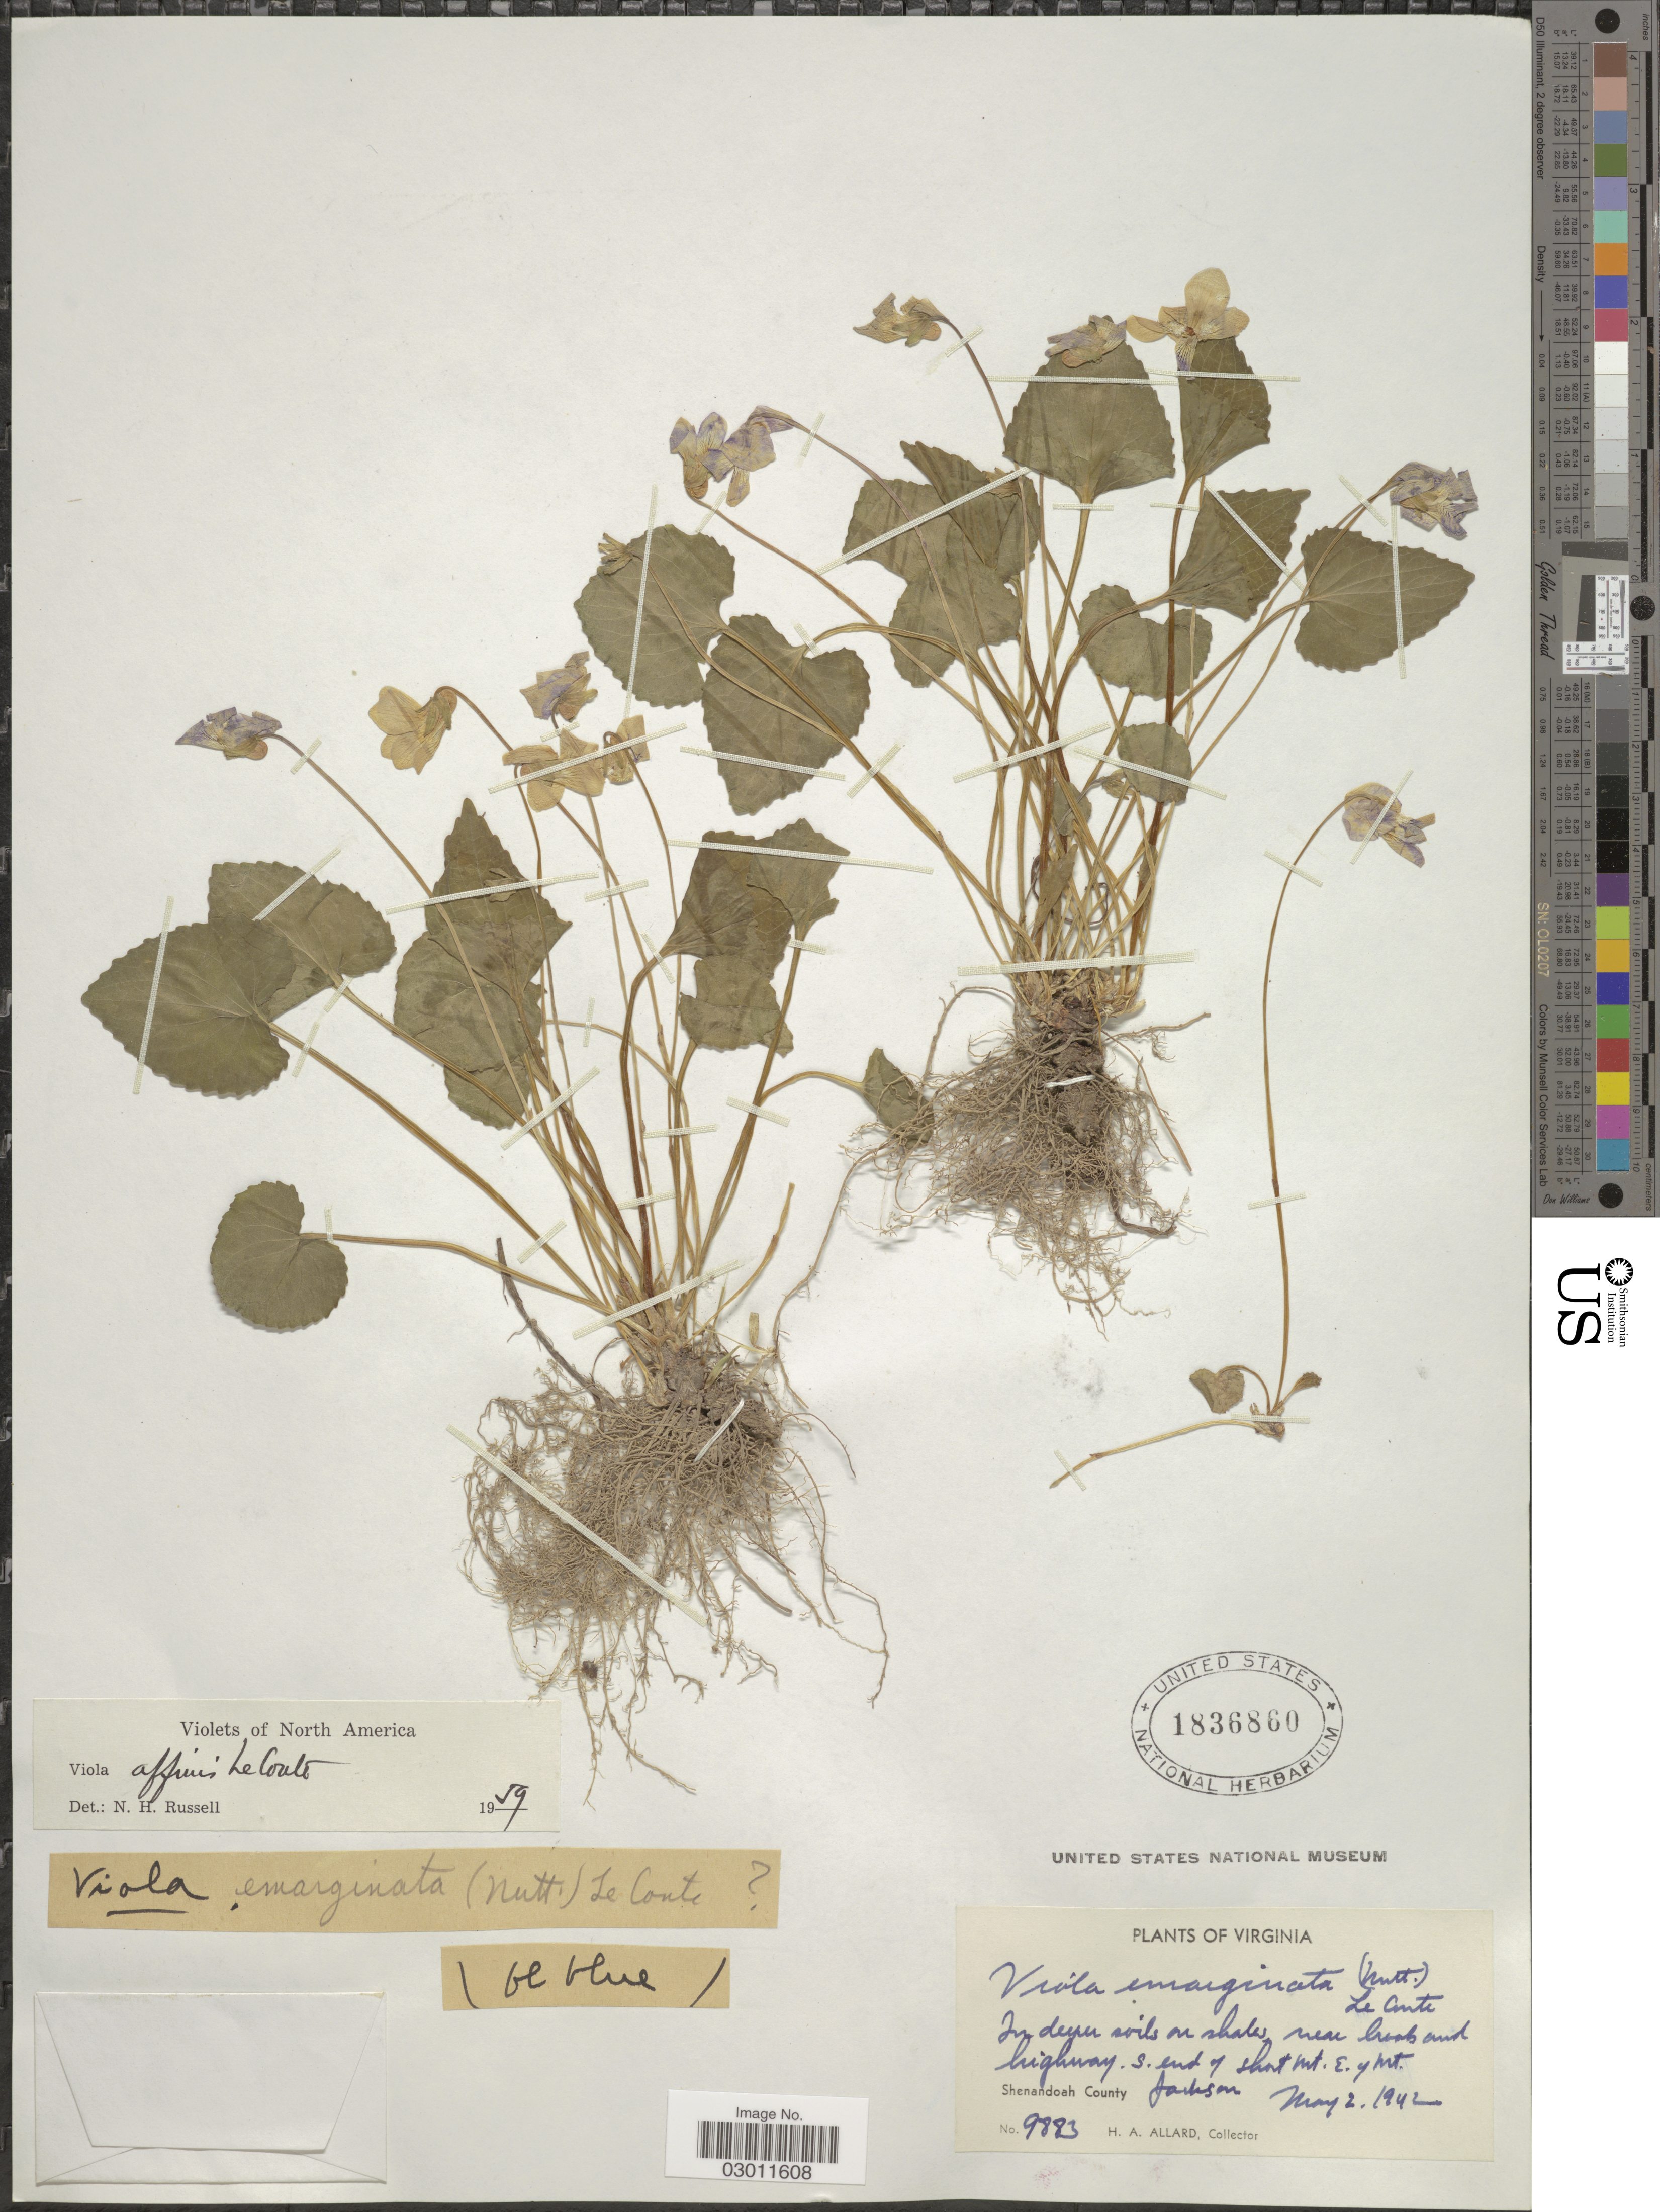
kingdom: Plantae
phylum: Tracheophyta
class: Magnoliopsida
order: Malpighiales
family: Violaceae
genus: Viola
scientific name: Viola affinis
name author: LeConte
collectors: H. A. Allard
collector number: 9883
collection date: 1942-05-02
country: United States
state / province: Virginia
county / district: Shenandoah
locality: Near creek and highway S end of Short Mt. and Mt. Jackson.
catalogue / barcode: US 1836860